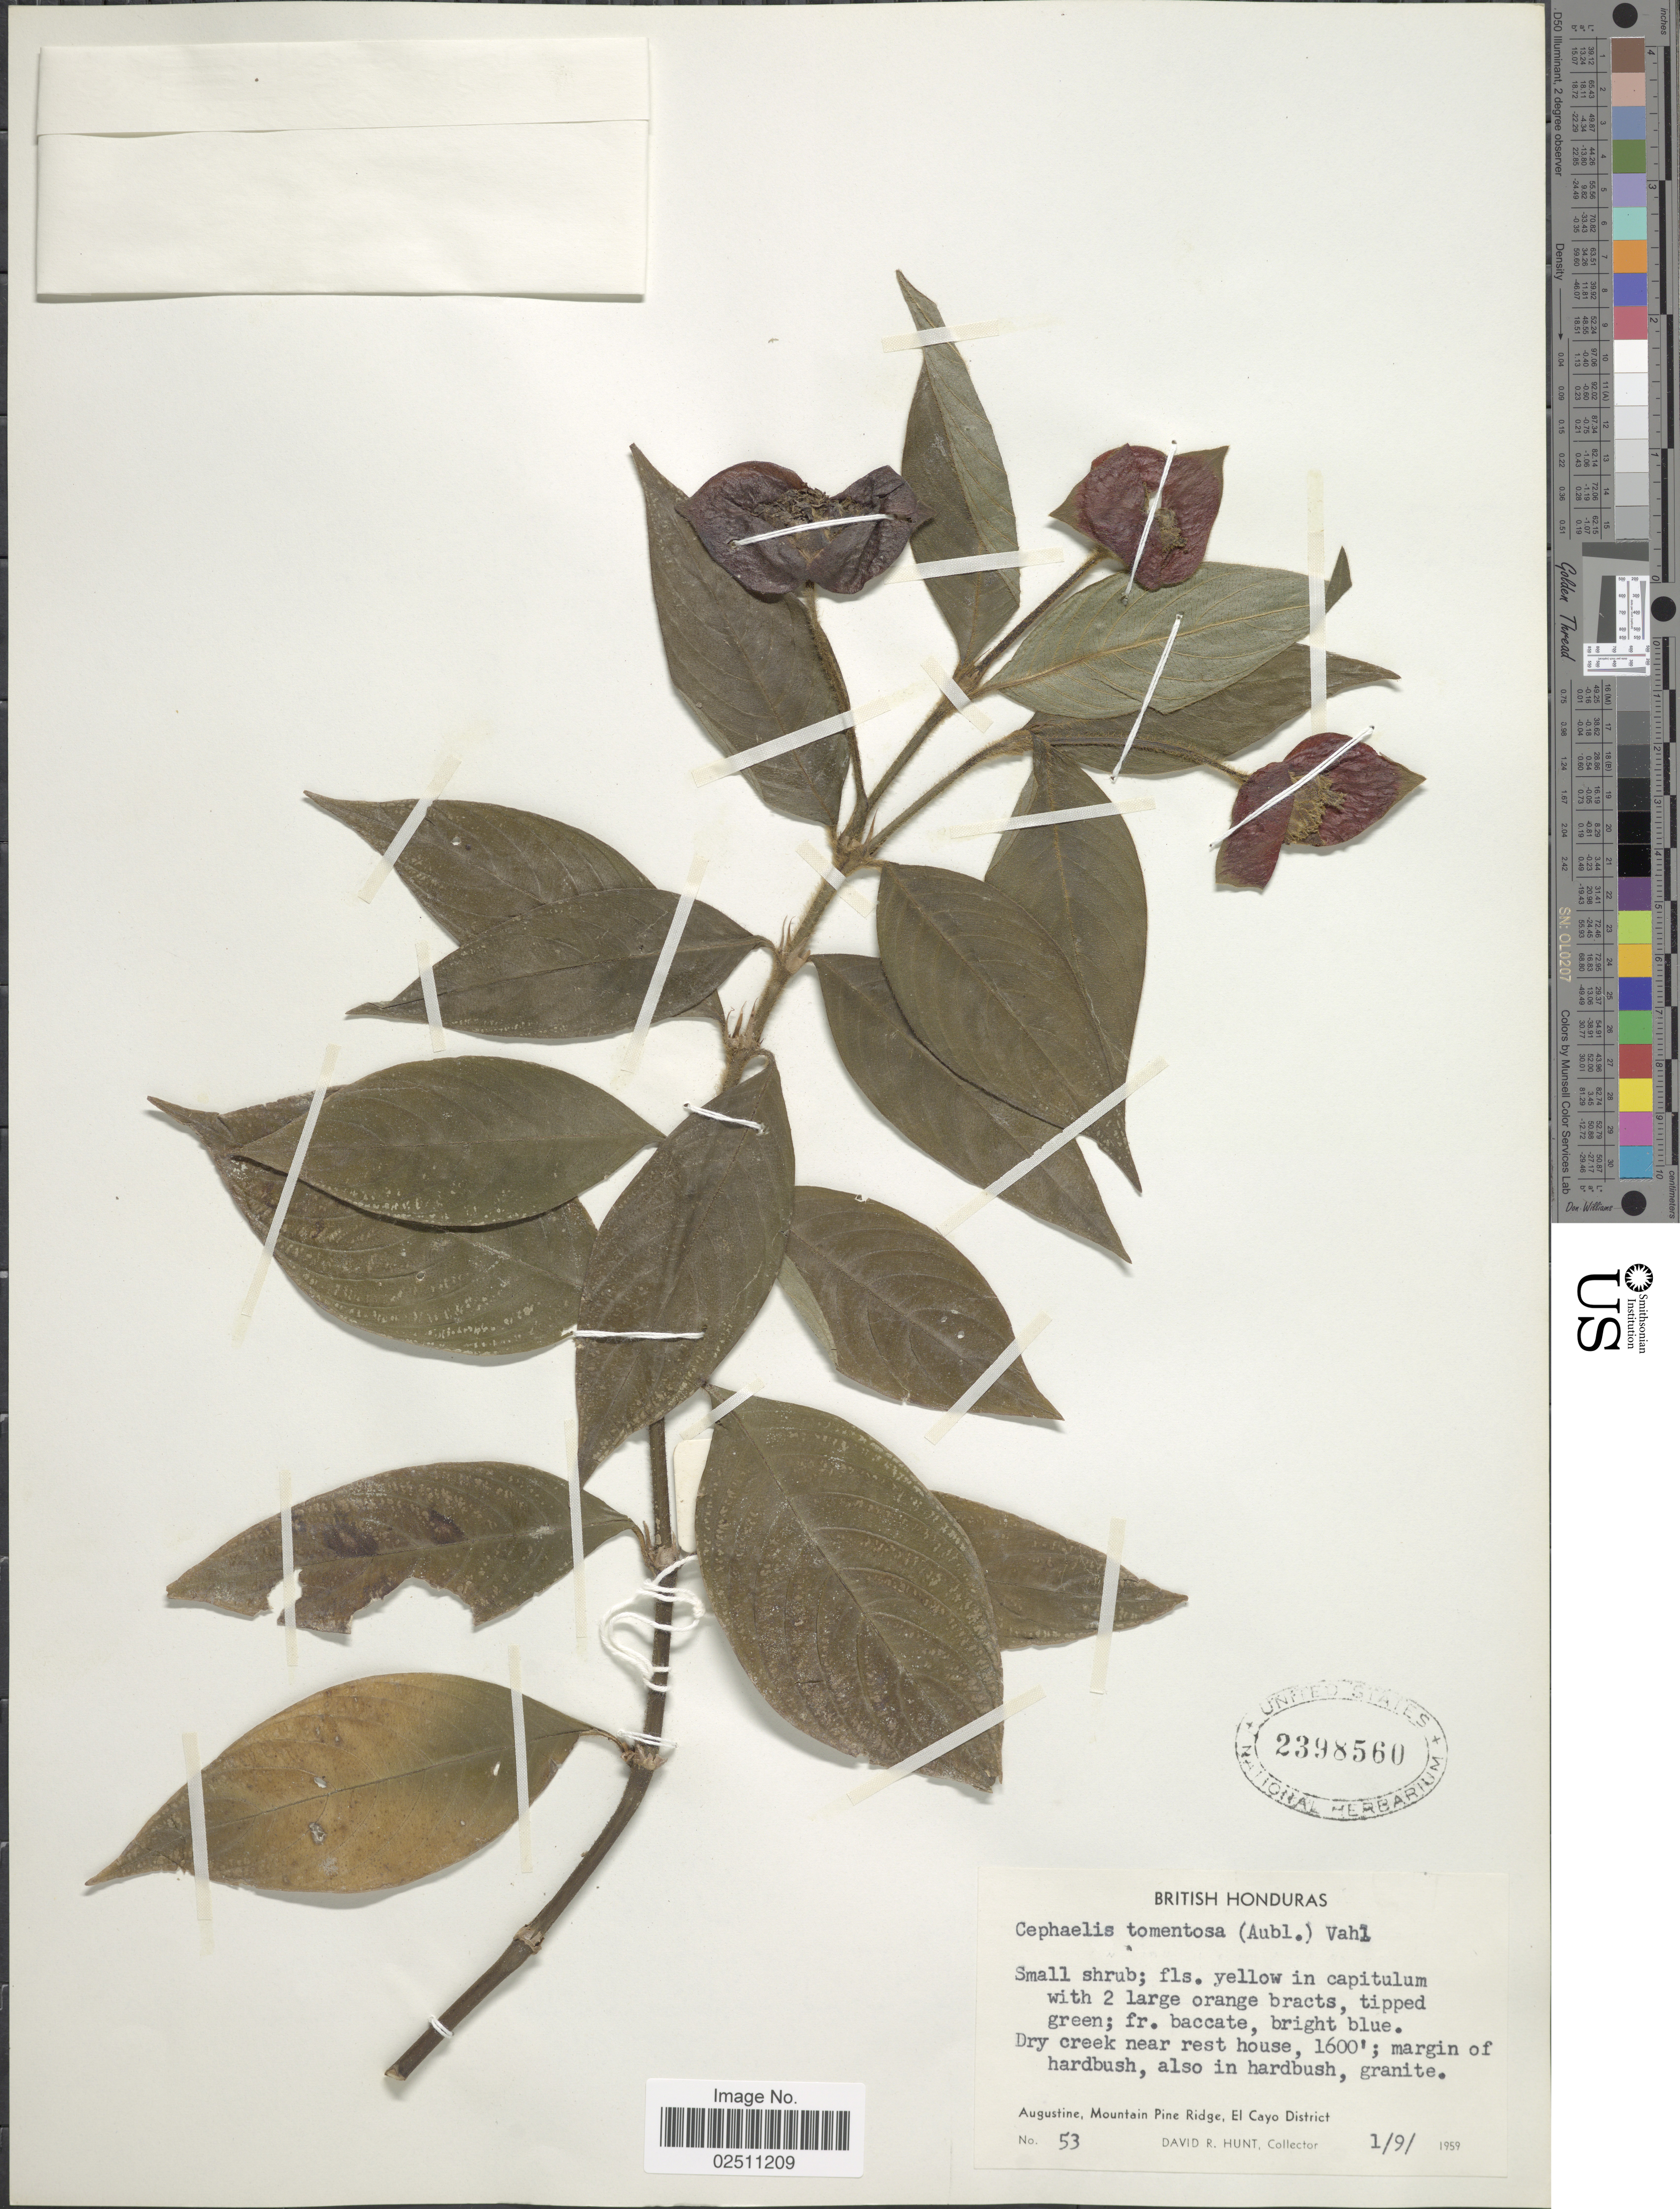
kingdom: Plantae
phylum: Tracheophyta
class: Magnoliopsida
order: Gentianales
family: Rubiaceae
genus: Psychotria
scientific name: Psychotria poeppigiana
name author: Müll. Arg.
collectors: D. R. Hunt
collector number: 53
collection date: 1959-09-01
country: Belize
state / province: Cayo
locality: Dry creek near rest house, margin of hardbush, also in hardbush, granite, Augustine, Mountain Pine Ridge, El Cayo District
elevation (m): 488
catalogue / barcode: US 2398560